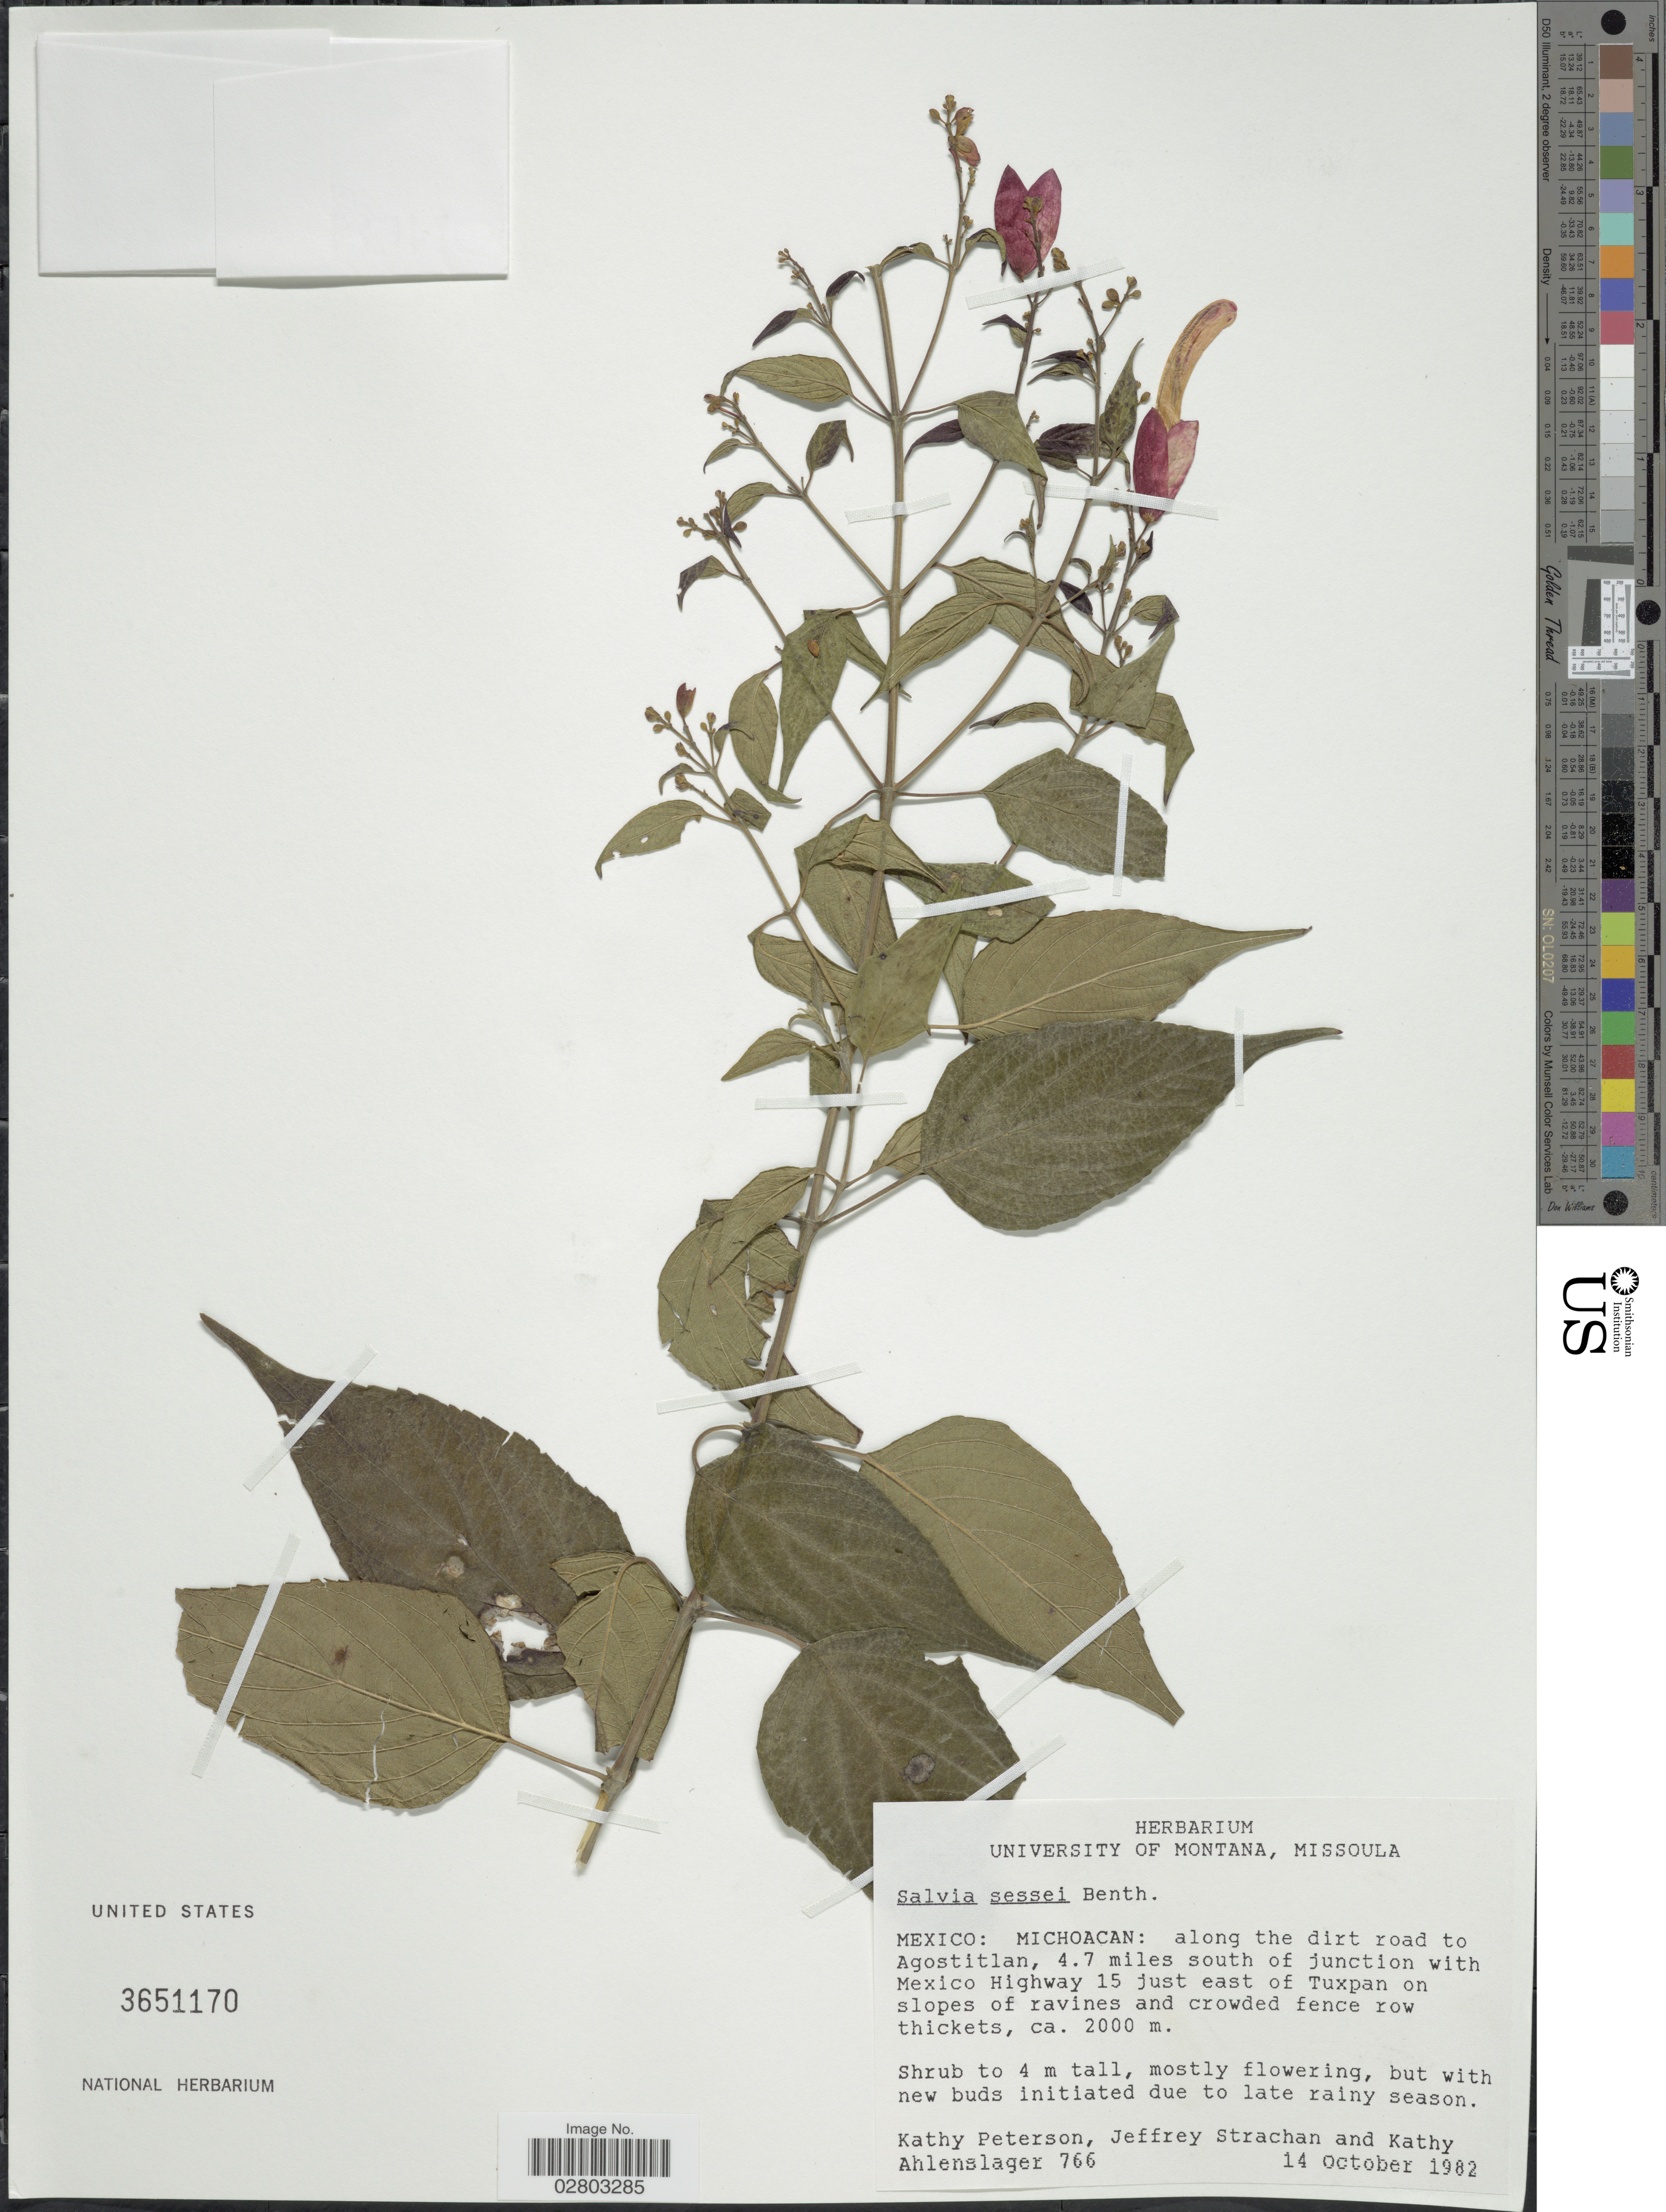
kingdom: Plantae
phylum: Tracheophyta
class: Magnoliopsida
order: Lamiales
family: Lamiaceae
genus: Salvia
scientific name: Salvia sessei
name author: Benth.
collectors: K. Peterson, J. Strachan & K. Ahlenslager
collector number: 766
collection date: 1982-10-14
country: Mexico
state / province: Michoacán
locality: Along the dirt road to Agostitlan, 4.7 miles south of junction with Mexico Highway 15 just east of Tuxpan on slopes of ravines and crowded fence row thickets.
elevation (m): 2000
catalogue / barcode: US 3651170